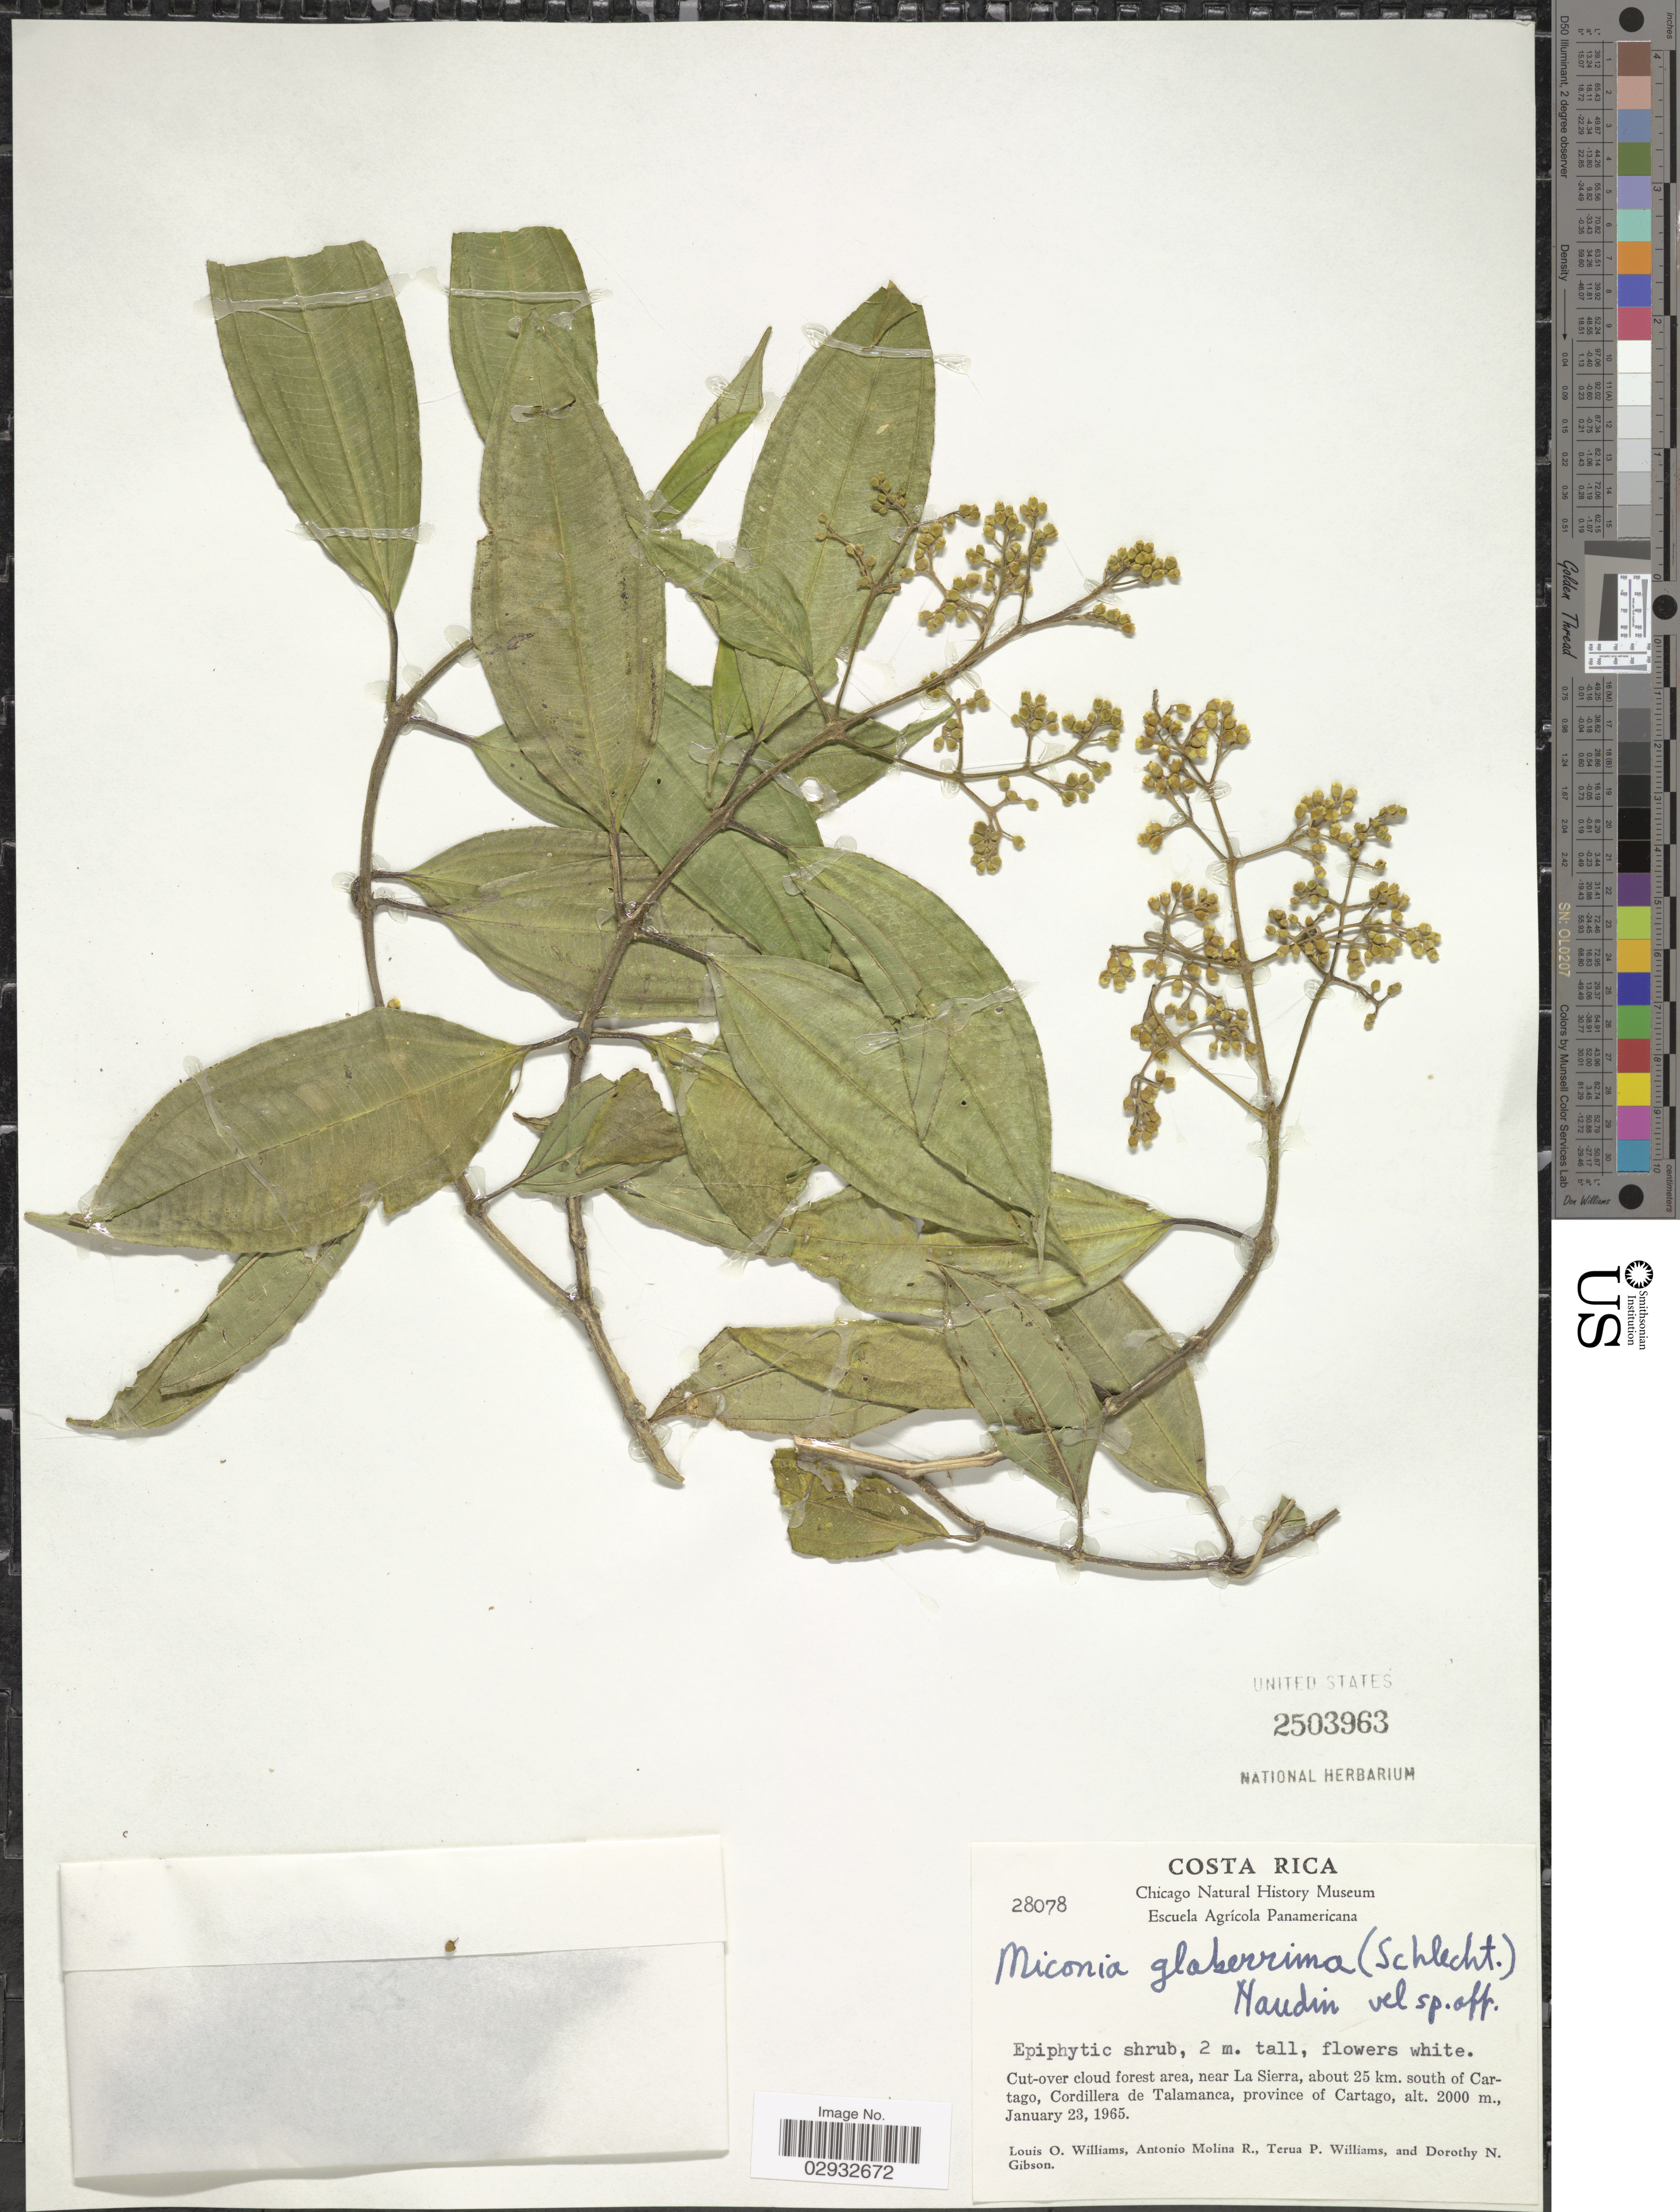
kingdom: Plantae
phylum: Tracheophyta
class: Magnoliopsida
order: Myrtales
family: Melastomataceae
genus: Miconia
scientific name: Miconia glaberrima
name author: (Schltdl.) Naudin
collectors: L. O. Williams, A. Molina R., T. Williams & D. N. Gibson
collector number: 28078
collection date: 1965-01-23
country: Costa Rica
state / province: Cartago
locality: Cut-over cloud forest area, near La Sierra, about 25 km. south of Cartago, Cordillera de Talamanca.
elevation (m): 2000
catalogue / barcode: US 2503963